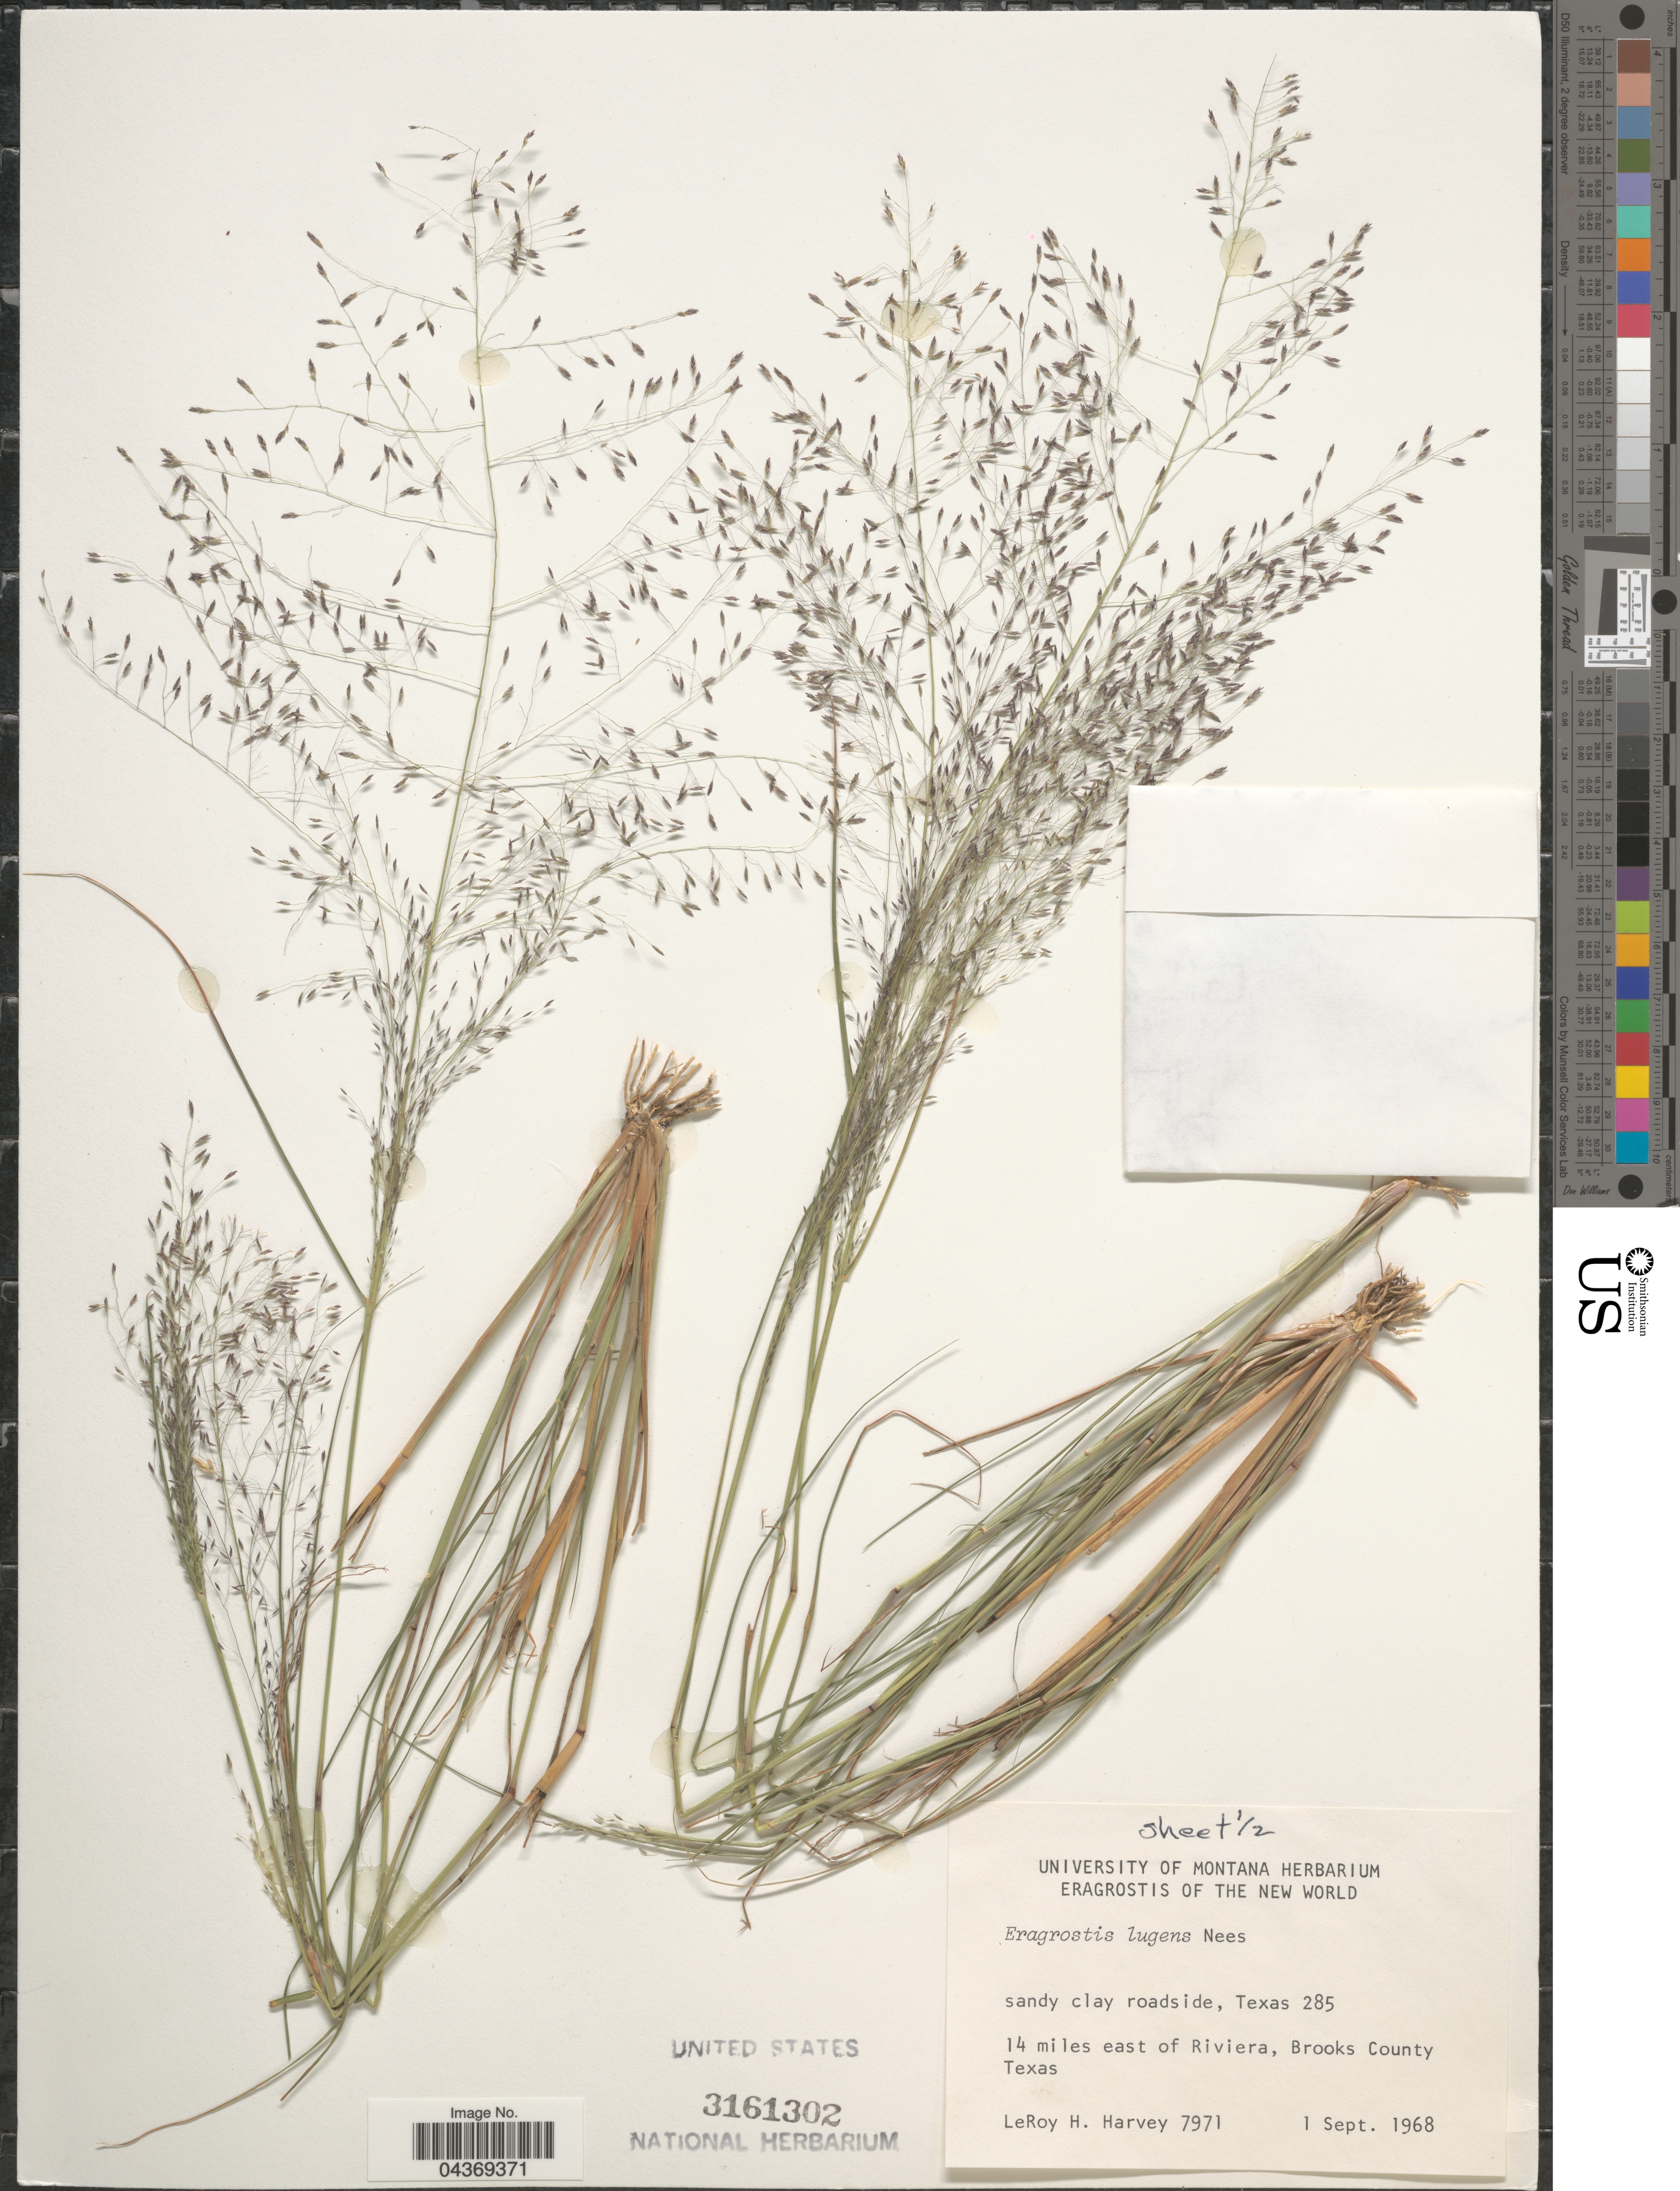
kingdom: Plantae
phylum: Tracheophyta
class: Liliopsida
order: Poales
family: Poaceae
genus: Eragrostis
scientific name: Eragrostis lugens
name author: Nees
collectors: L. H. Harvey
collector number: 7971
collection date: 1968-09-01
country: United States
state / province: Texas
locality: Sandy clay roadside, Texas 285. 14 miles east of Riviera, Brooks County.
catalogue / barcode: US 3161302